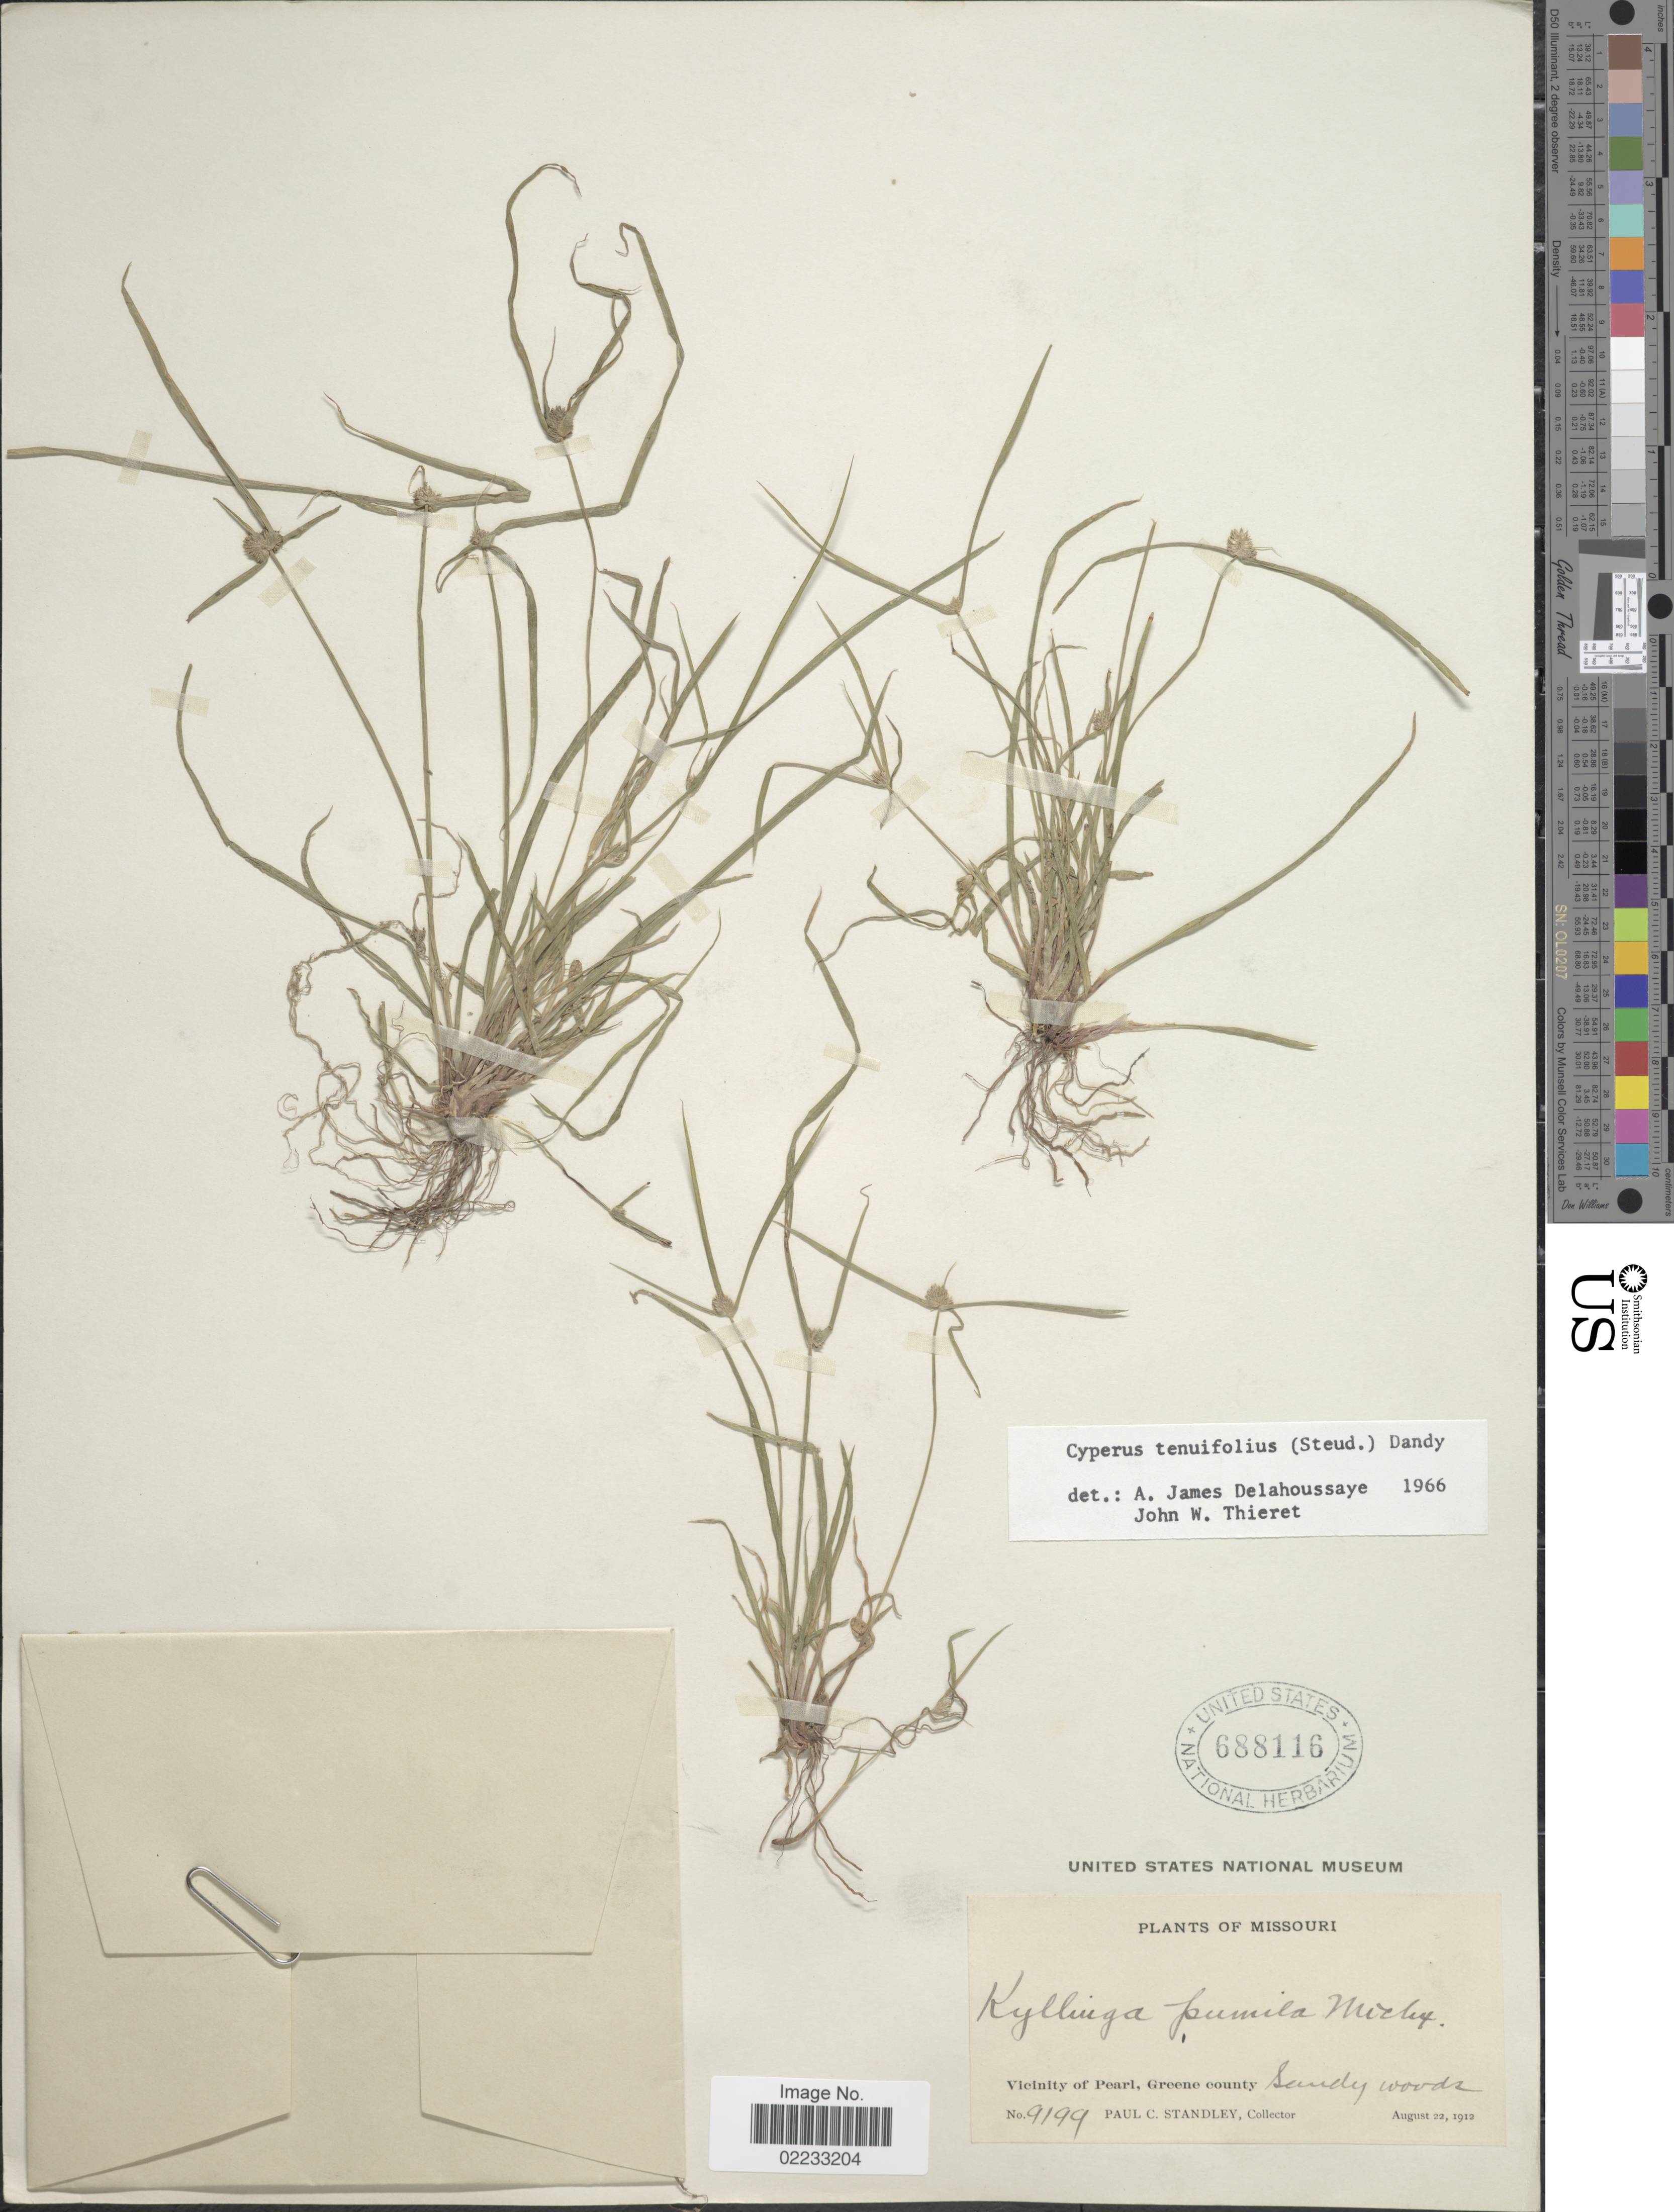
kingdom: Plantae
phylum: Tracheophyta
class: Liliopsida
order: Poales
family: Cyperaceae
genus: Cyperus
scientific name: Cyperus hortensis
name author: (Salzm. ex Steud.) Dorr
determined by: Strong, Mark T., (BOT), Smithsonian Institution - National Museum of Natural History (UNITED STATES)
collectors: P. C. Standley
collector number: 9199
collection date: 1912-08-22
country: United States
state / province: Missouri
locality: Vicinity of Pearl, Greene County, sandy woods.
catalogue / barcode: US 688116